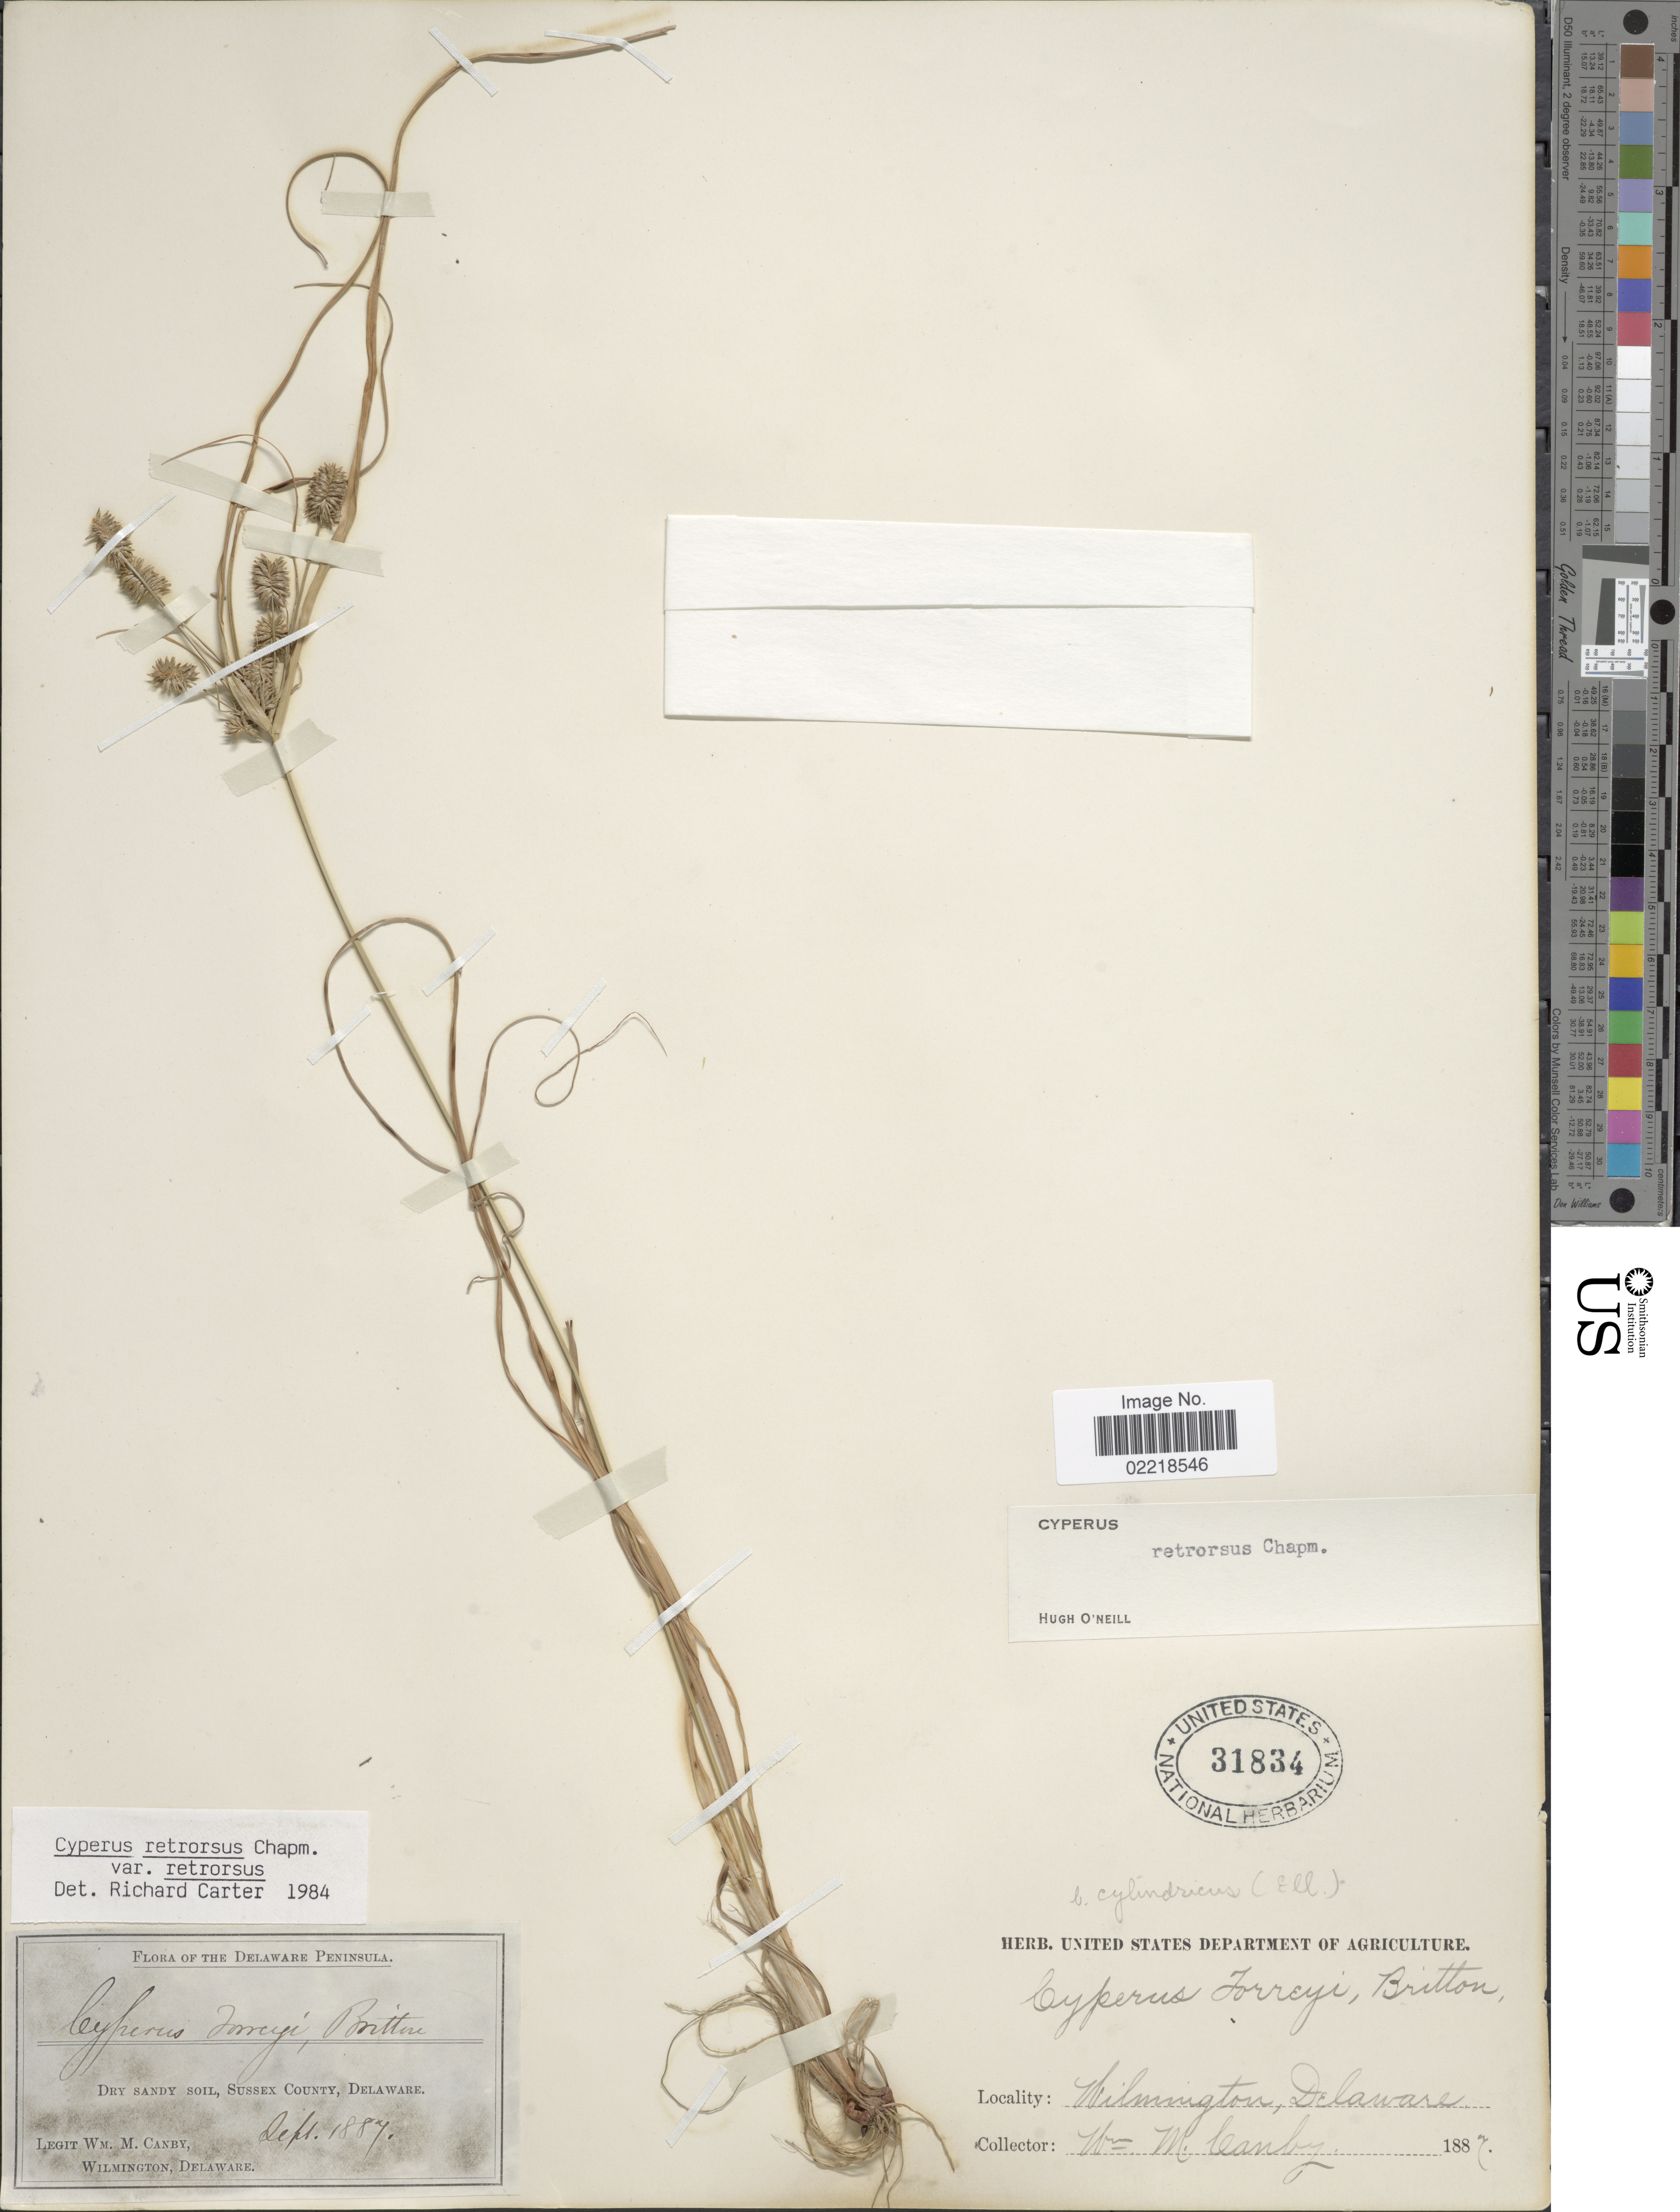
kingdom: Plantae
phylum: Tracheophyta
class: Liliopsida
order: Poales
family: Cyperaceae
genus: Cyperus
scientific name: Cyperus retrorsus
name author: Chapm.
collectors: W. M. Canby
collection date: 1884-09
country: United States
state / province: Delaware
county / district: Sussex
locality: Delaware Peninsula, dry sandy soil, Sussex County, Wilmington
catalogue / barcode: US 31834